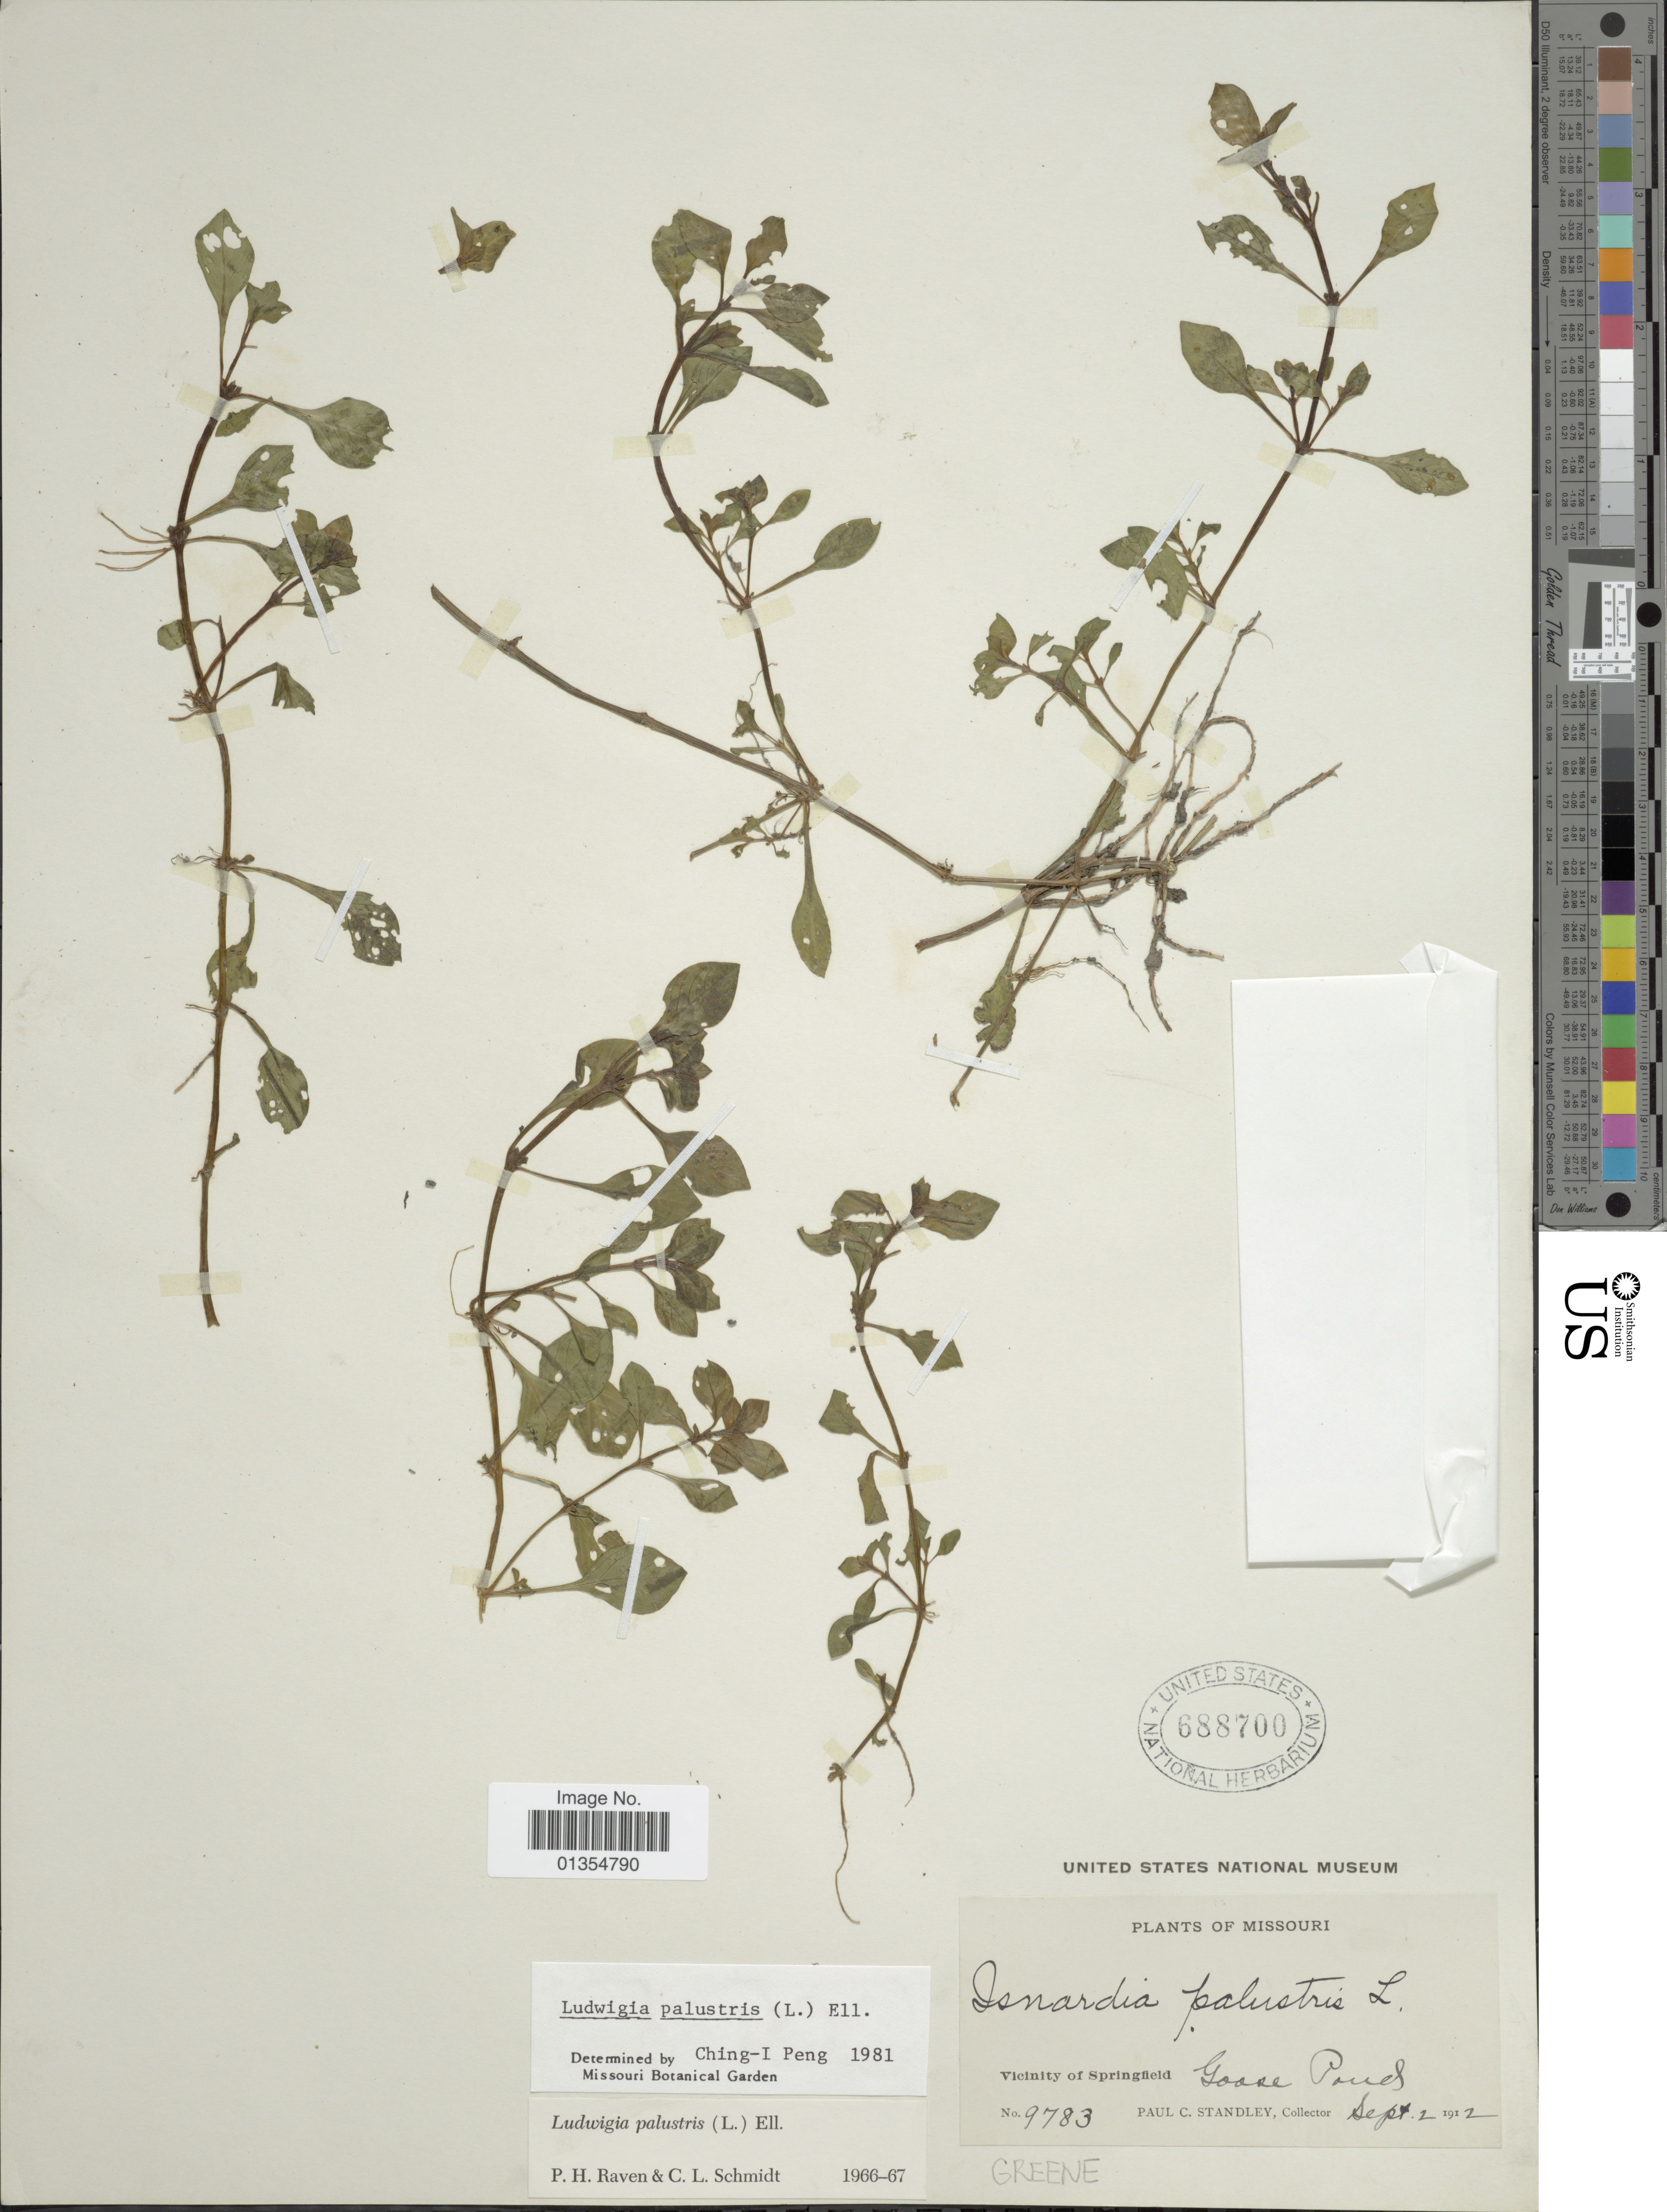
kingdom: Plantae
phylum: Tracheophyta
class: Magnoliopsida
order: Myrtales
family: Onagraceae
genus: Ludwigia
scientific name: Ludwigia palustris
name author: (L.) Elliott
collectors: P. C. Standley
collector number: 9783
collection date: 1912-09-02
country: United States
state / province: Missouri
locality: Vicinity of Springfield Goose Pond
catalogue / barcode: US 688700